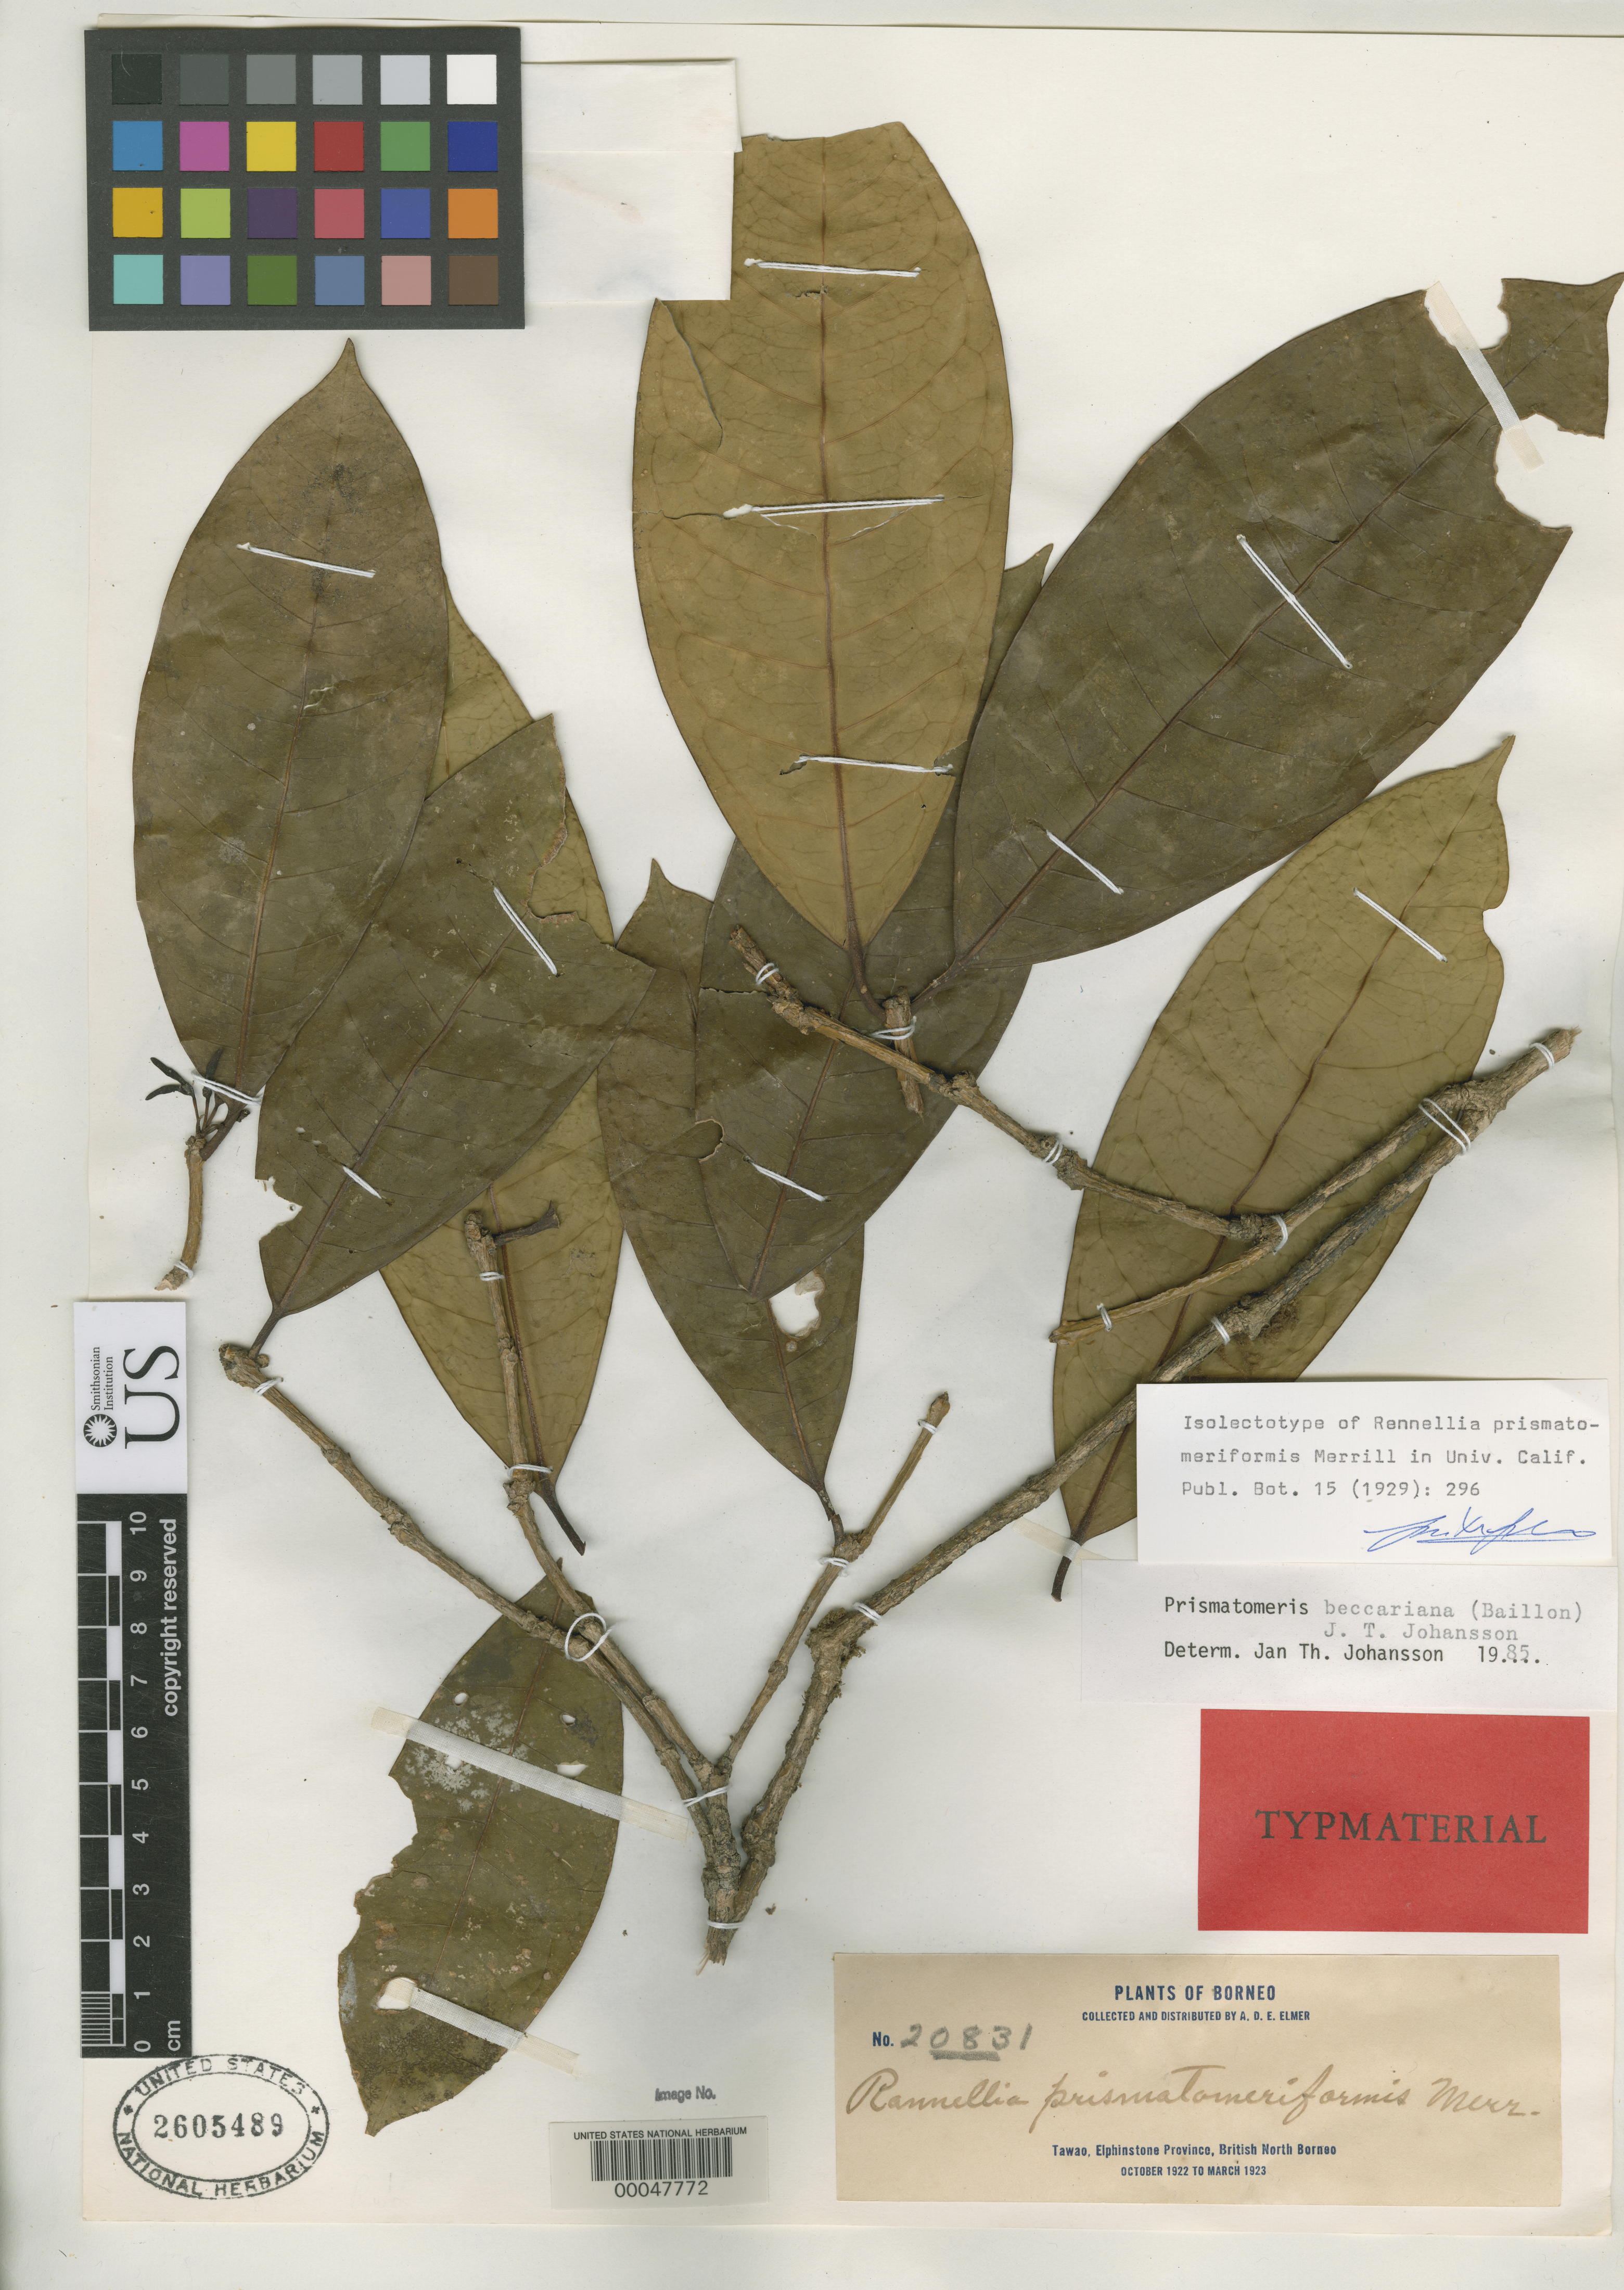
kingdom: Plantae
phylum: Tracheophyta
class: Magnoliopsida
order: Gentianales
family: Rubiaceae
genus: Rennellia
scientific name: Rennellia prismatomeriformis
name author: Merr.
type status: Isolectotype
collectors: A. D. E. Elmer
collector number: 20831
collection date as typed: Oct 1922 to -- Mar 1923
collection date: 1922-10/1923-03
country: Malaysia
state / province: Sabah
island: Borneo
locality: Tawao, Elphinstone Province, British North Borneo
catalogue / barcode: US 2605489